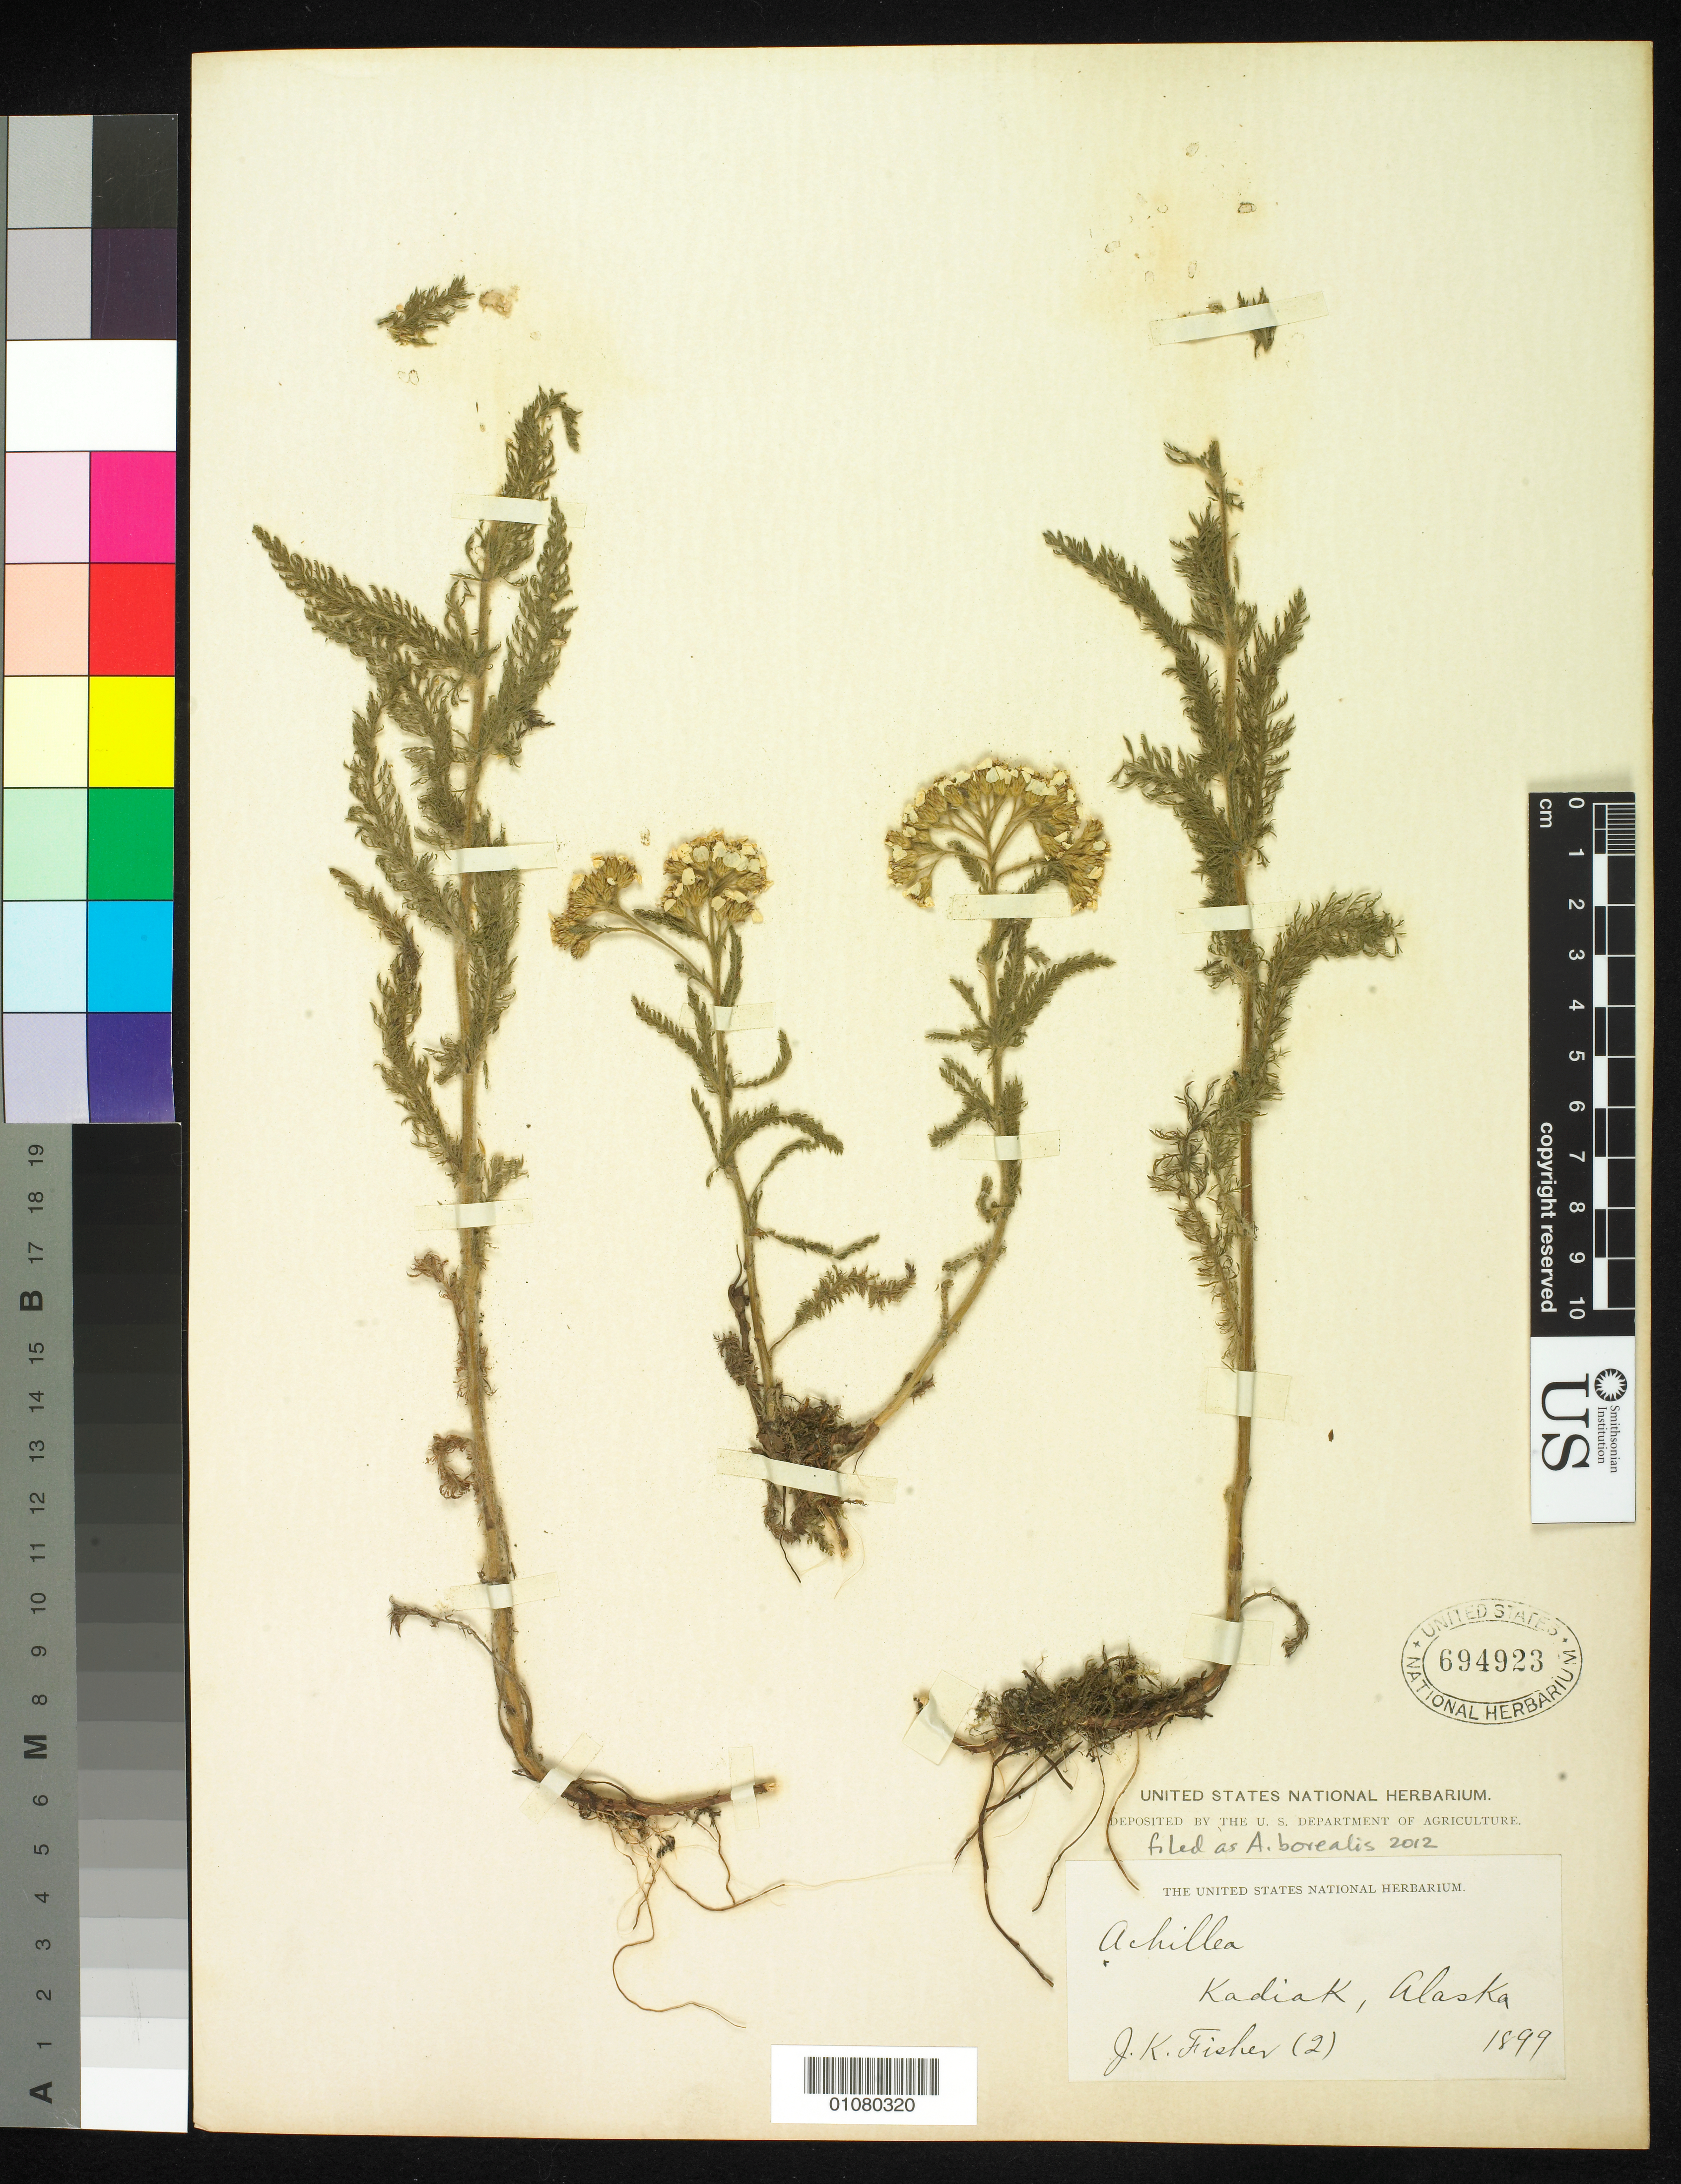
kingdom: Plantae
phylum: Tracheophyta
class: Magnoliopsida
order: Asterales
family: Asteraceae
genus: Achillea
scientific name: Achillea borealis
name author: Bong.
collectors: W. J. Fisher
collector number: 2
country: United States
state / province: Alaska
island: Kodiak I.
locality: Kodiak (Kadiak, Kadyak)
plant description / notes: My interpretation is that the field book notes were written by W.J. Fisher because it is his field book and the note in the front appears to be first person. However, the specimens were given to T.H. Kearney who, I believe, made the labels and mistakenly reported Fisher's initials as J.K. There is no record of any collector named J.K. Fisher. So the record should say Fisher, W.J. for collector.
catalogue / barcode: US 694923